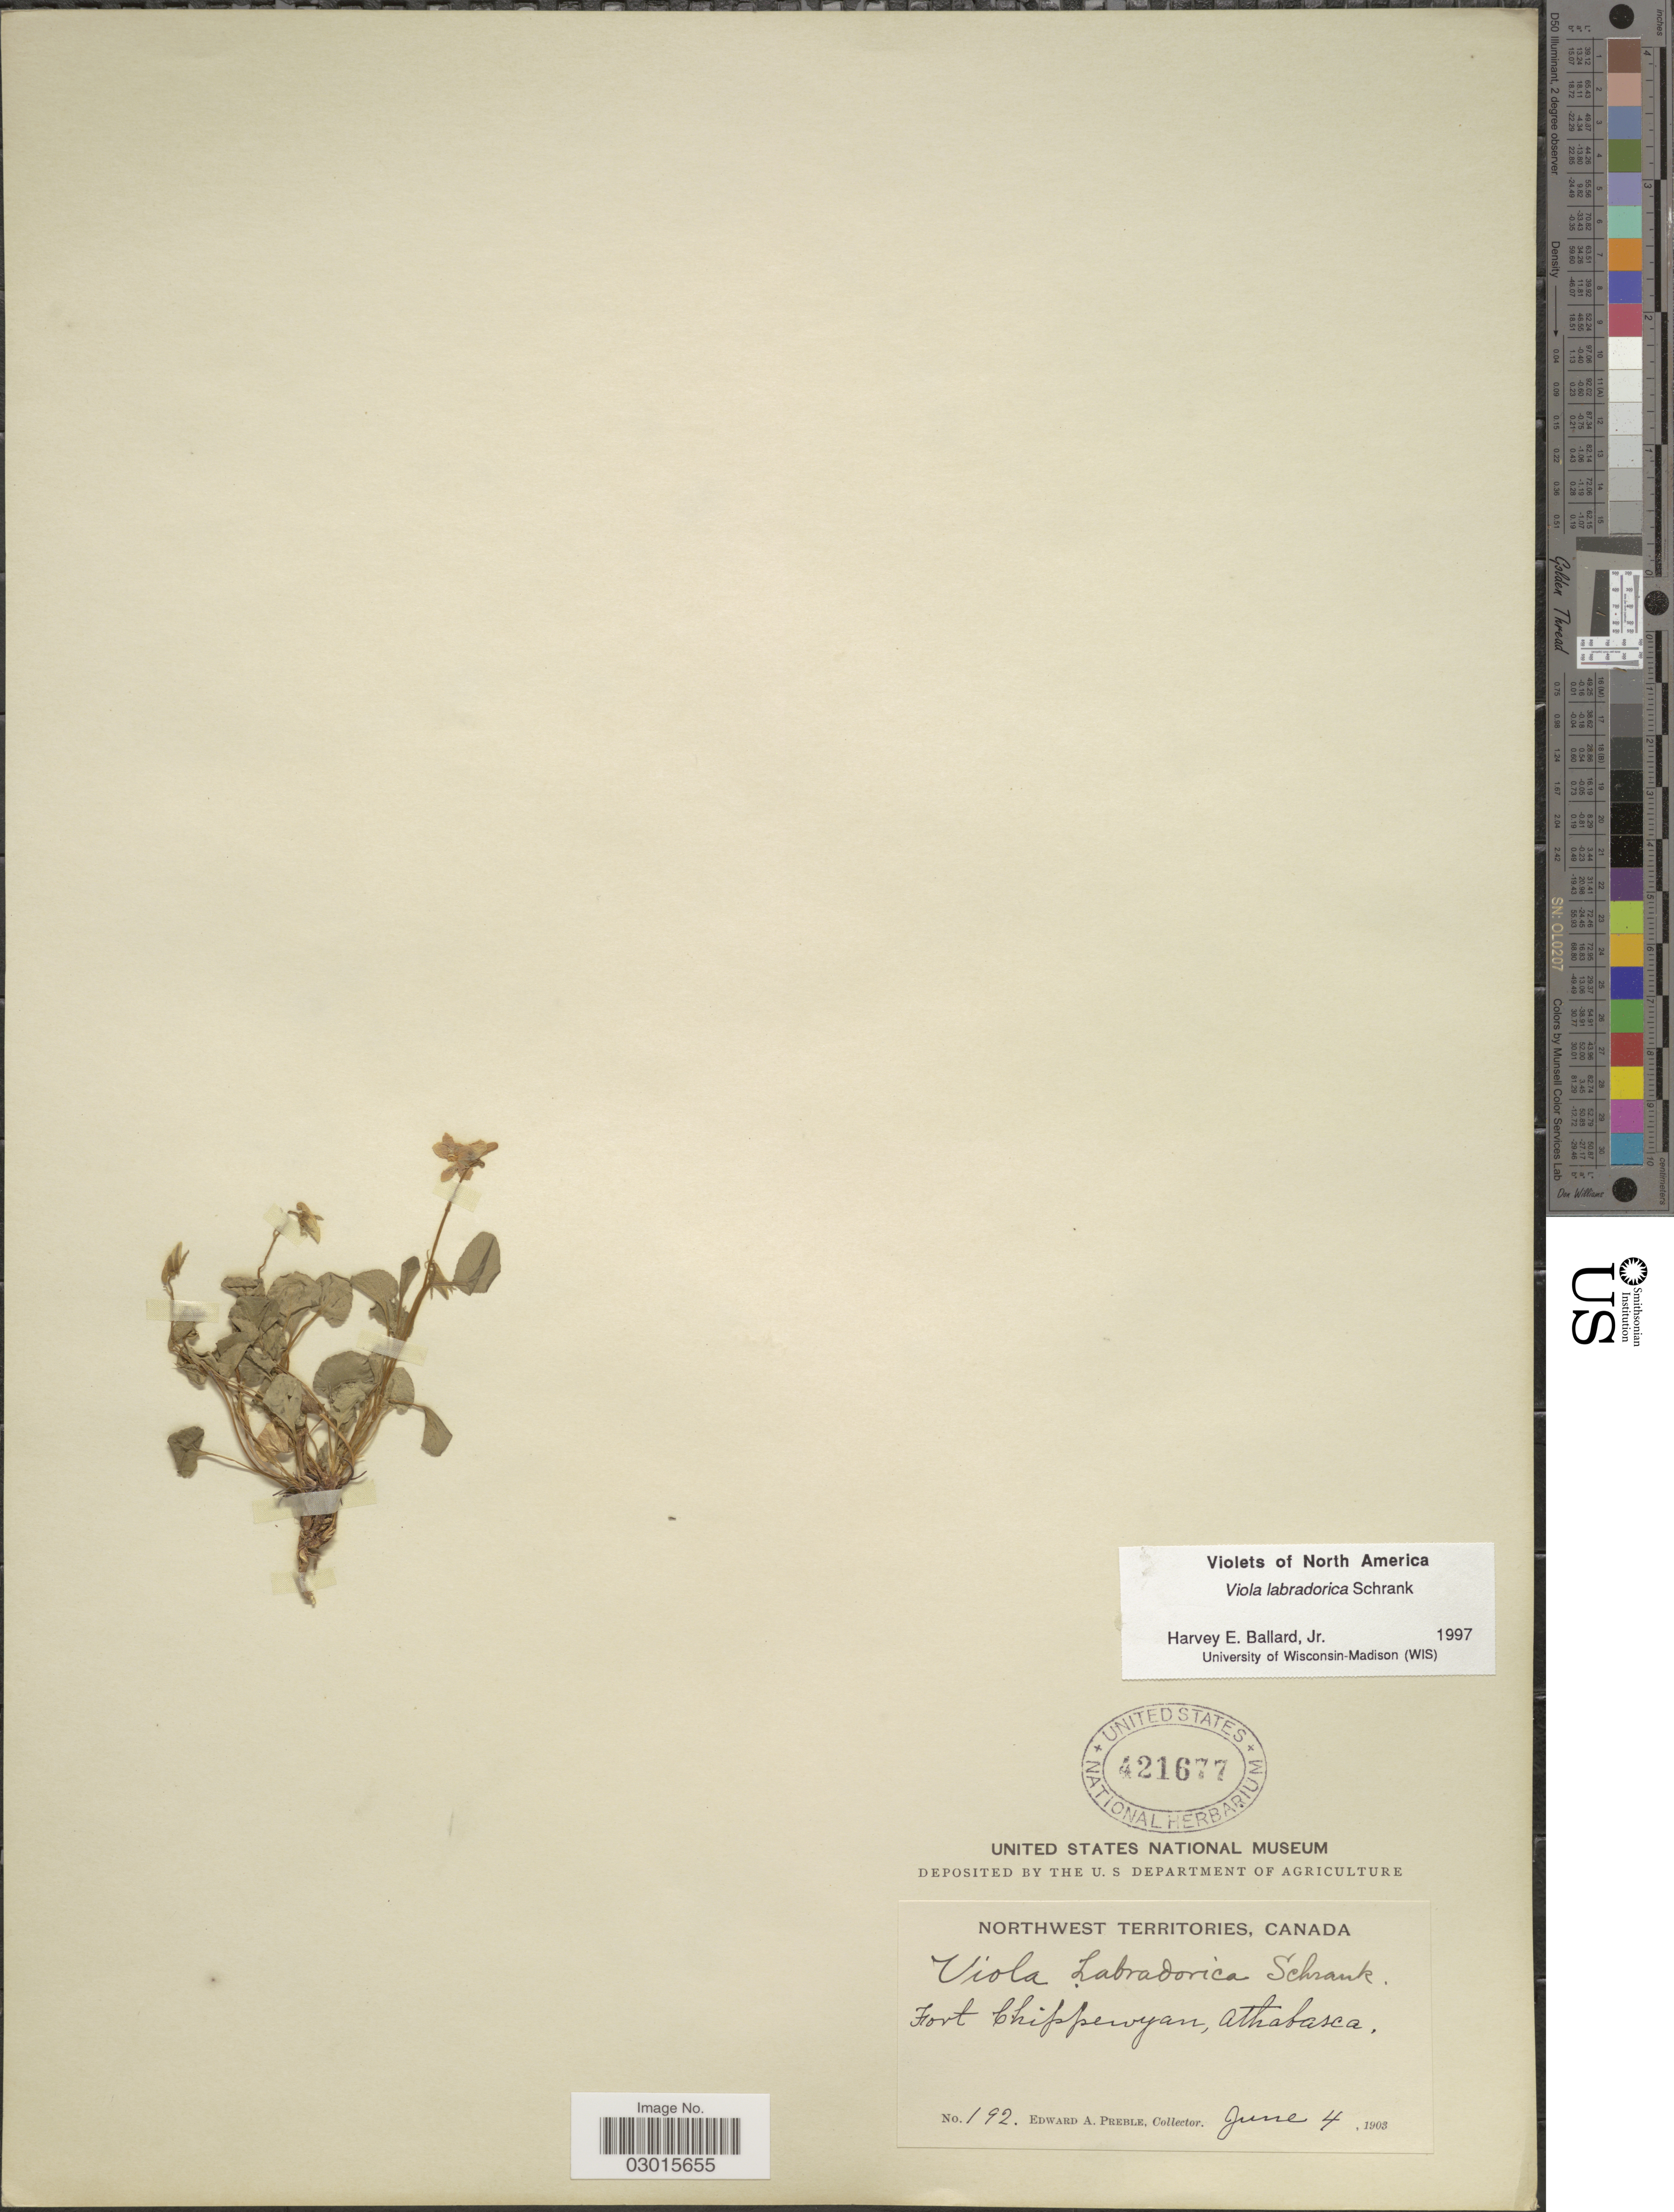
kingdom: Plantae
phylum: Tracheophyta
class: Magnoliopsida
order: Malpighiales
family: Violaceae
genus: Viola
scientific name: Viola labradorica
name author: Schrank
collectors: E. Preble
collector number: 192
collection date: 1903-06-04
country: Canada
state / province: Northwest Territories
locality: Fort Chippewyan, Athabasca.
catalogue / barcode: US 421677